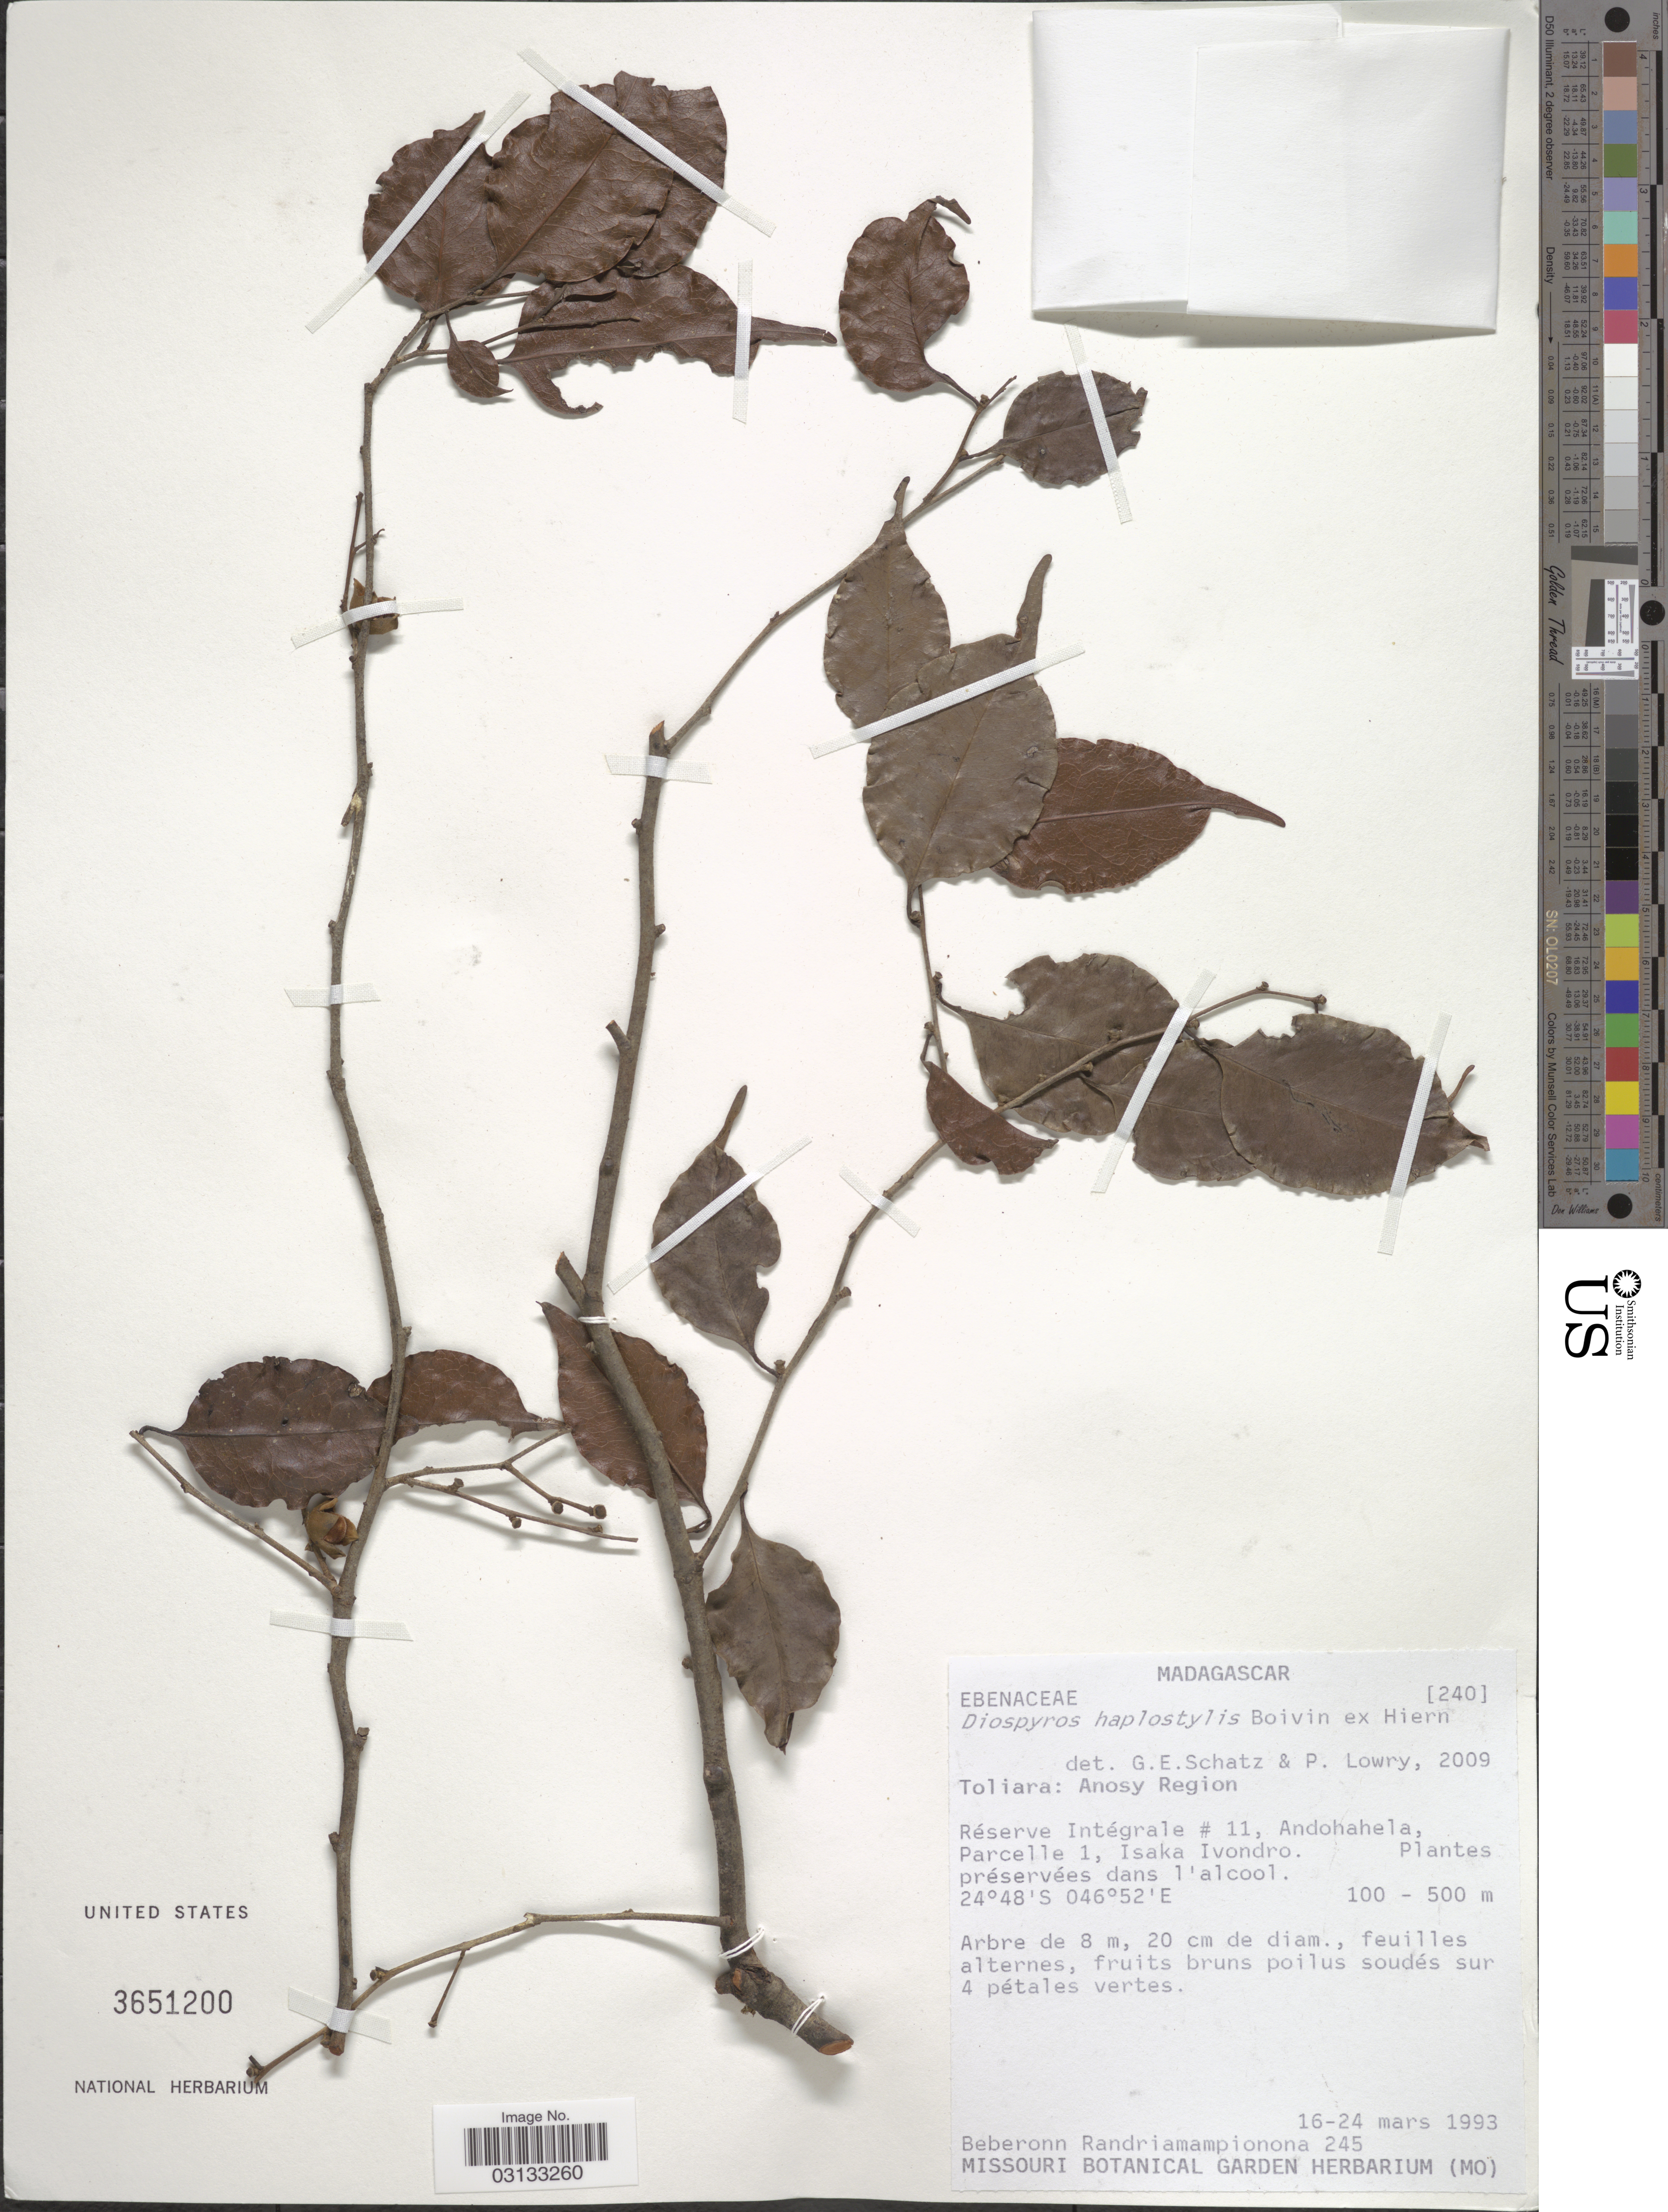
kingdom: Plantae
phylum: Tracheophyta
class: Magnoliopsida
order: Ericales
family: Ebenaceae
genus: Diospyros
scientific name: Diospyros haplostylis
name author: Boivin ex Hiern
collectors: B. Randriamampionona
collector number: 245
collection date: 1993-03-16/1993-03-24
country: Madagascar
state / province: Anosy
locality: Anosky Region, Réserve Intégrale #11, Andohahela, Parcelle 1, Isaka Ivondro.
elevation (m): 100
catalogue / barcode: US 3651200